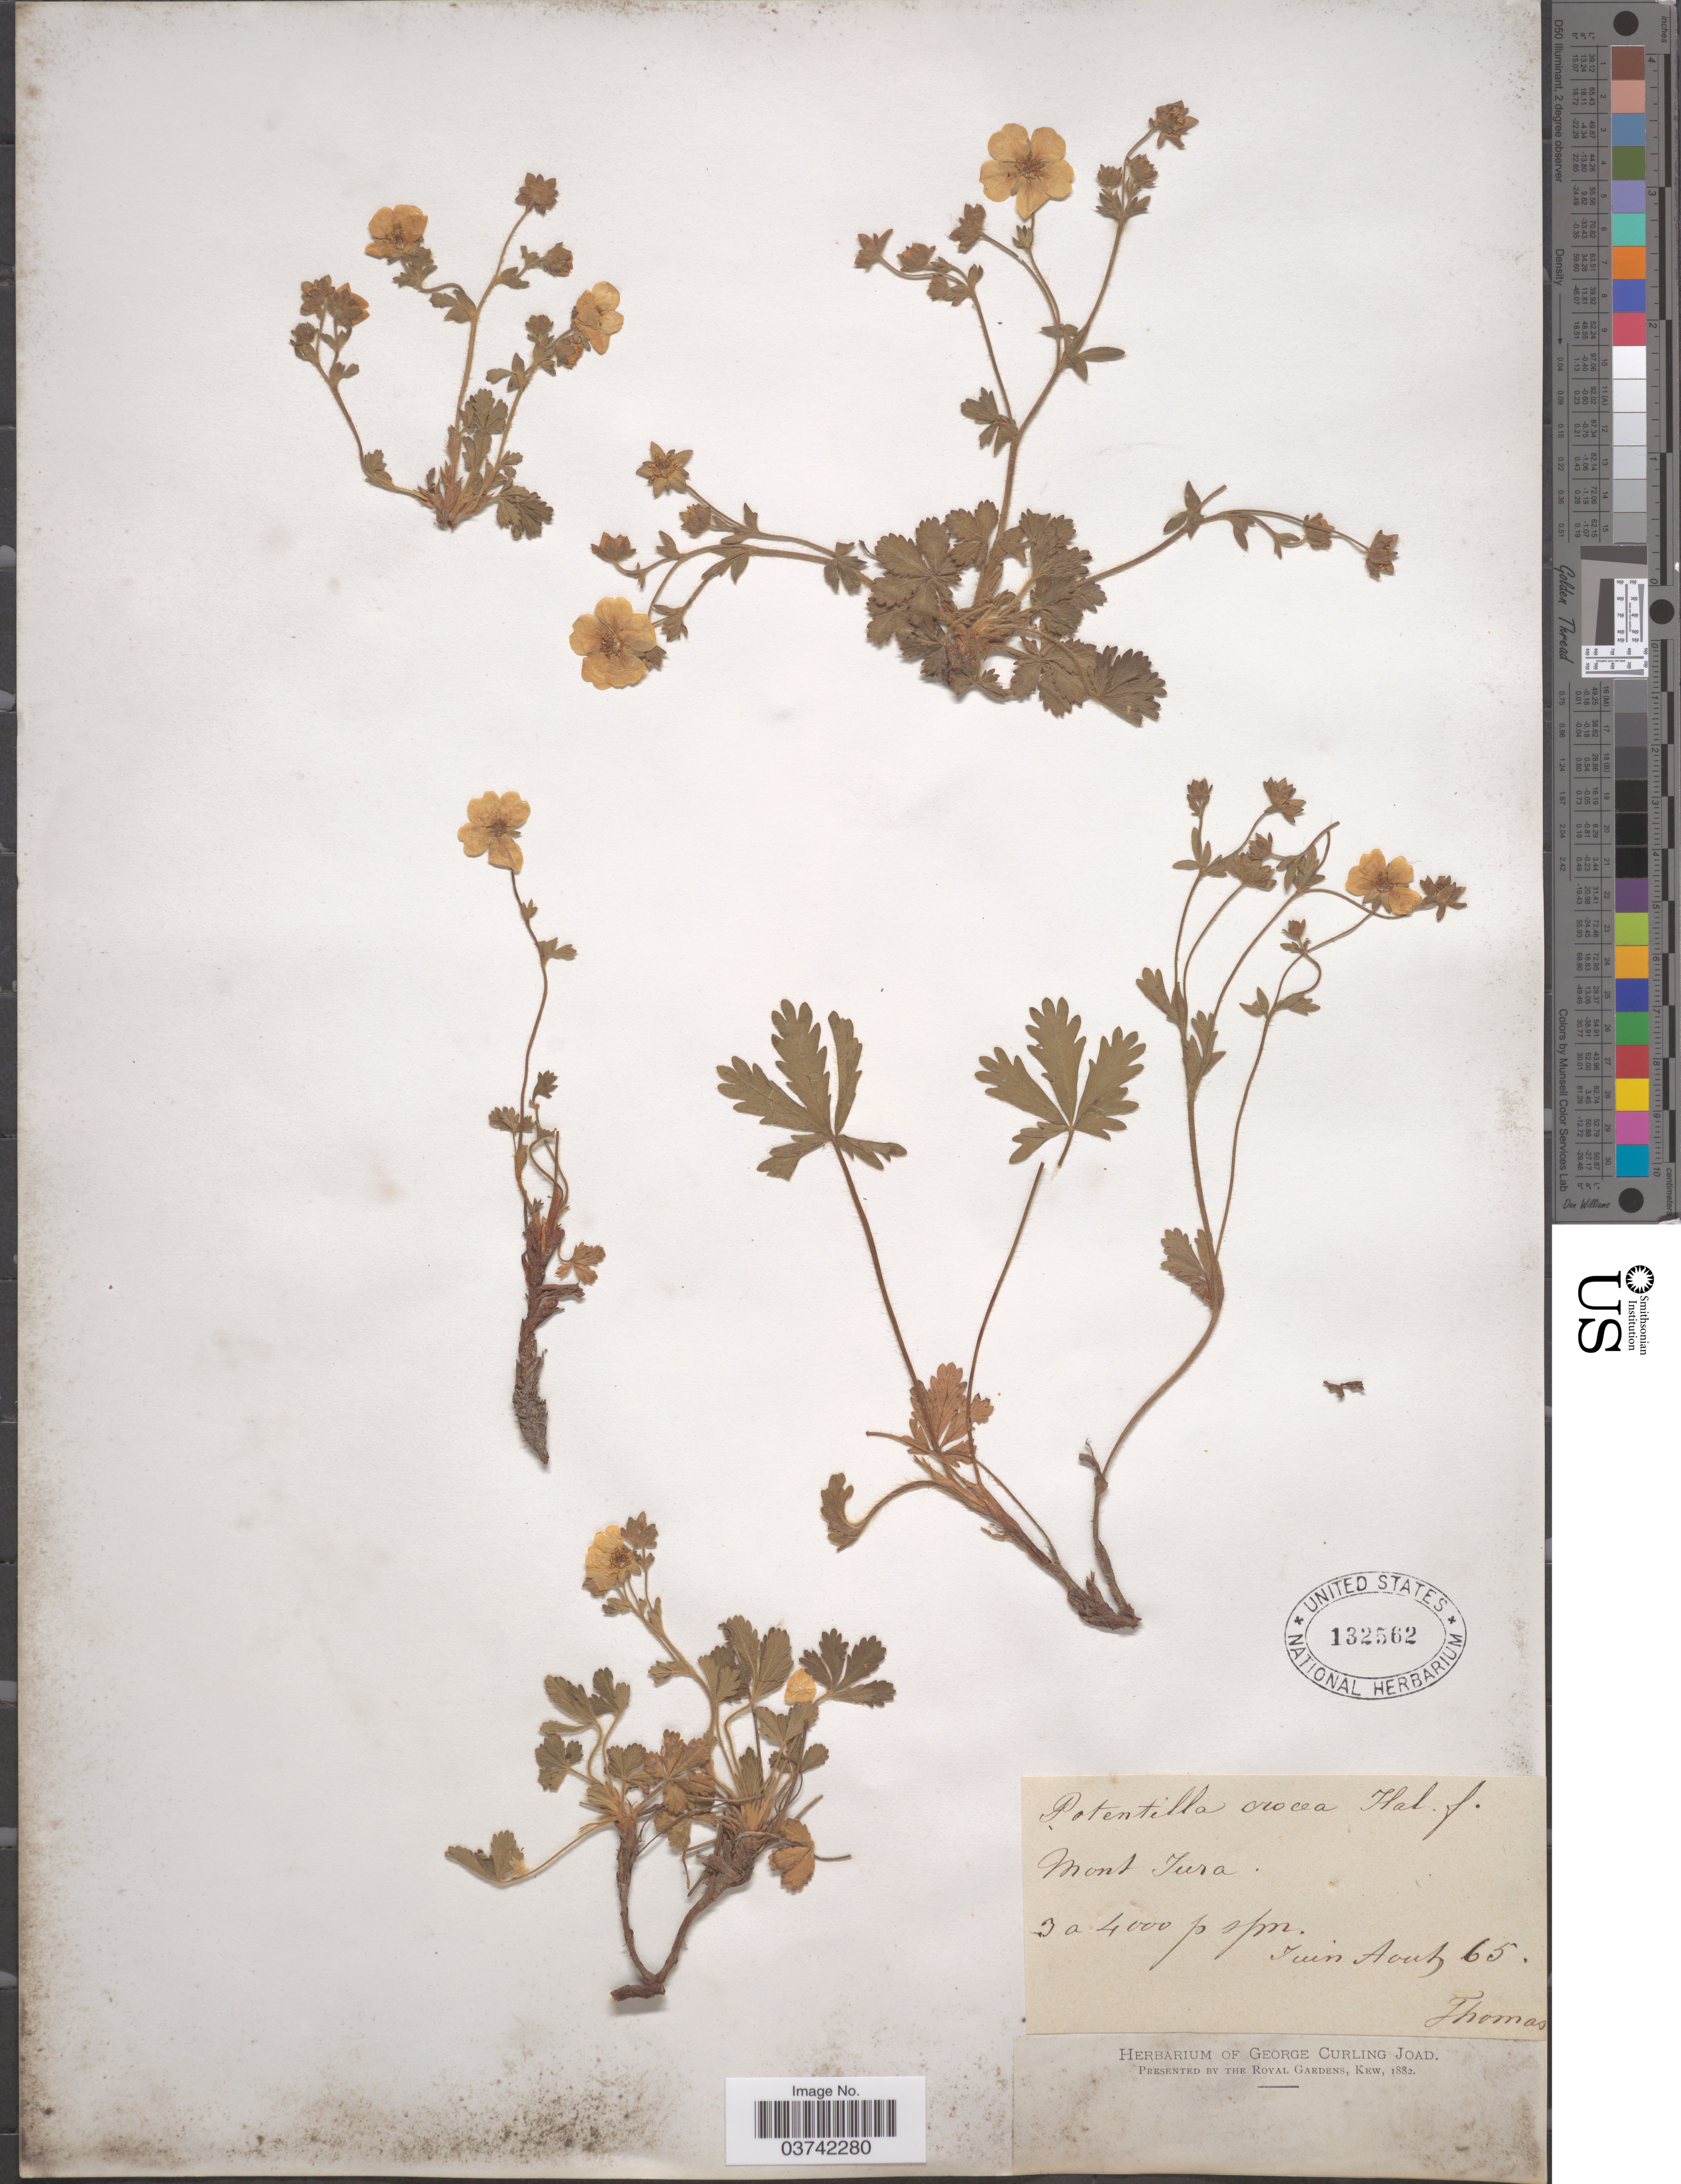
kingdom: Plantae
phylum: Tracheophyta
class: Magnoliopsida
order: Rosales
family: Rosaceae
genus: Potentilla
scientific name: Potentilla crocea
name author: Haller f.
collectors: -- Thomas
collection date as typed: Transcribed d/m/y: /6/65 to /8/65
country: Switzerland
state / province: Jura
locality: Mont Jura.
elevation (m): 914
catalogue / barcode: US 132562